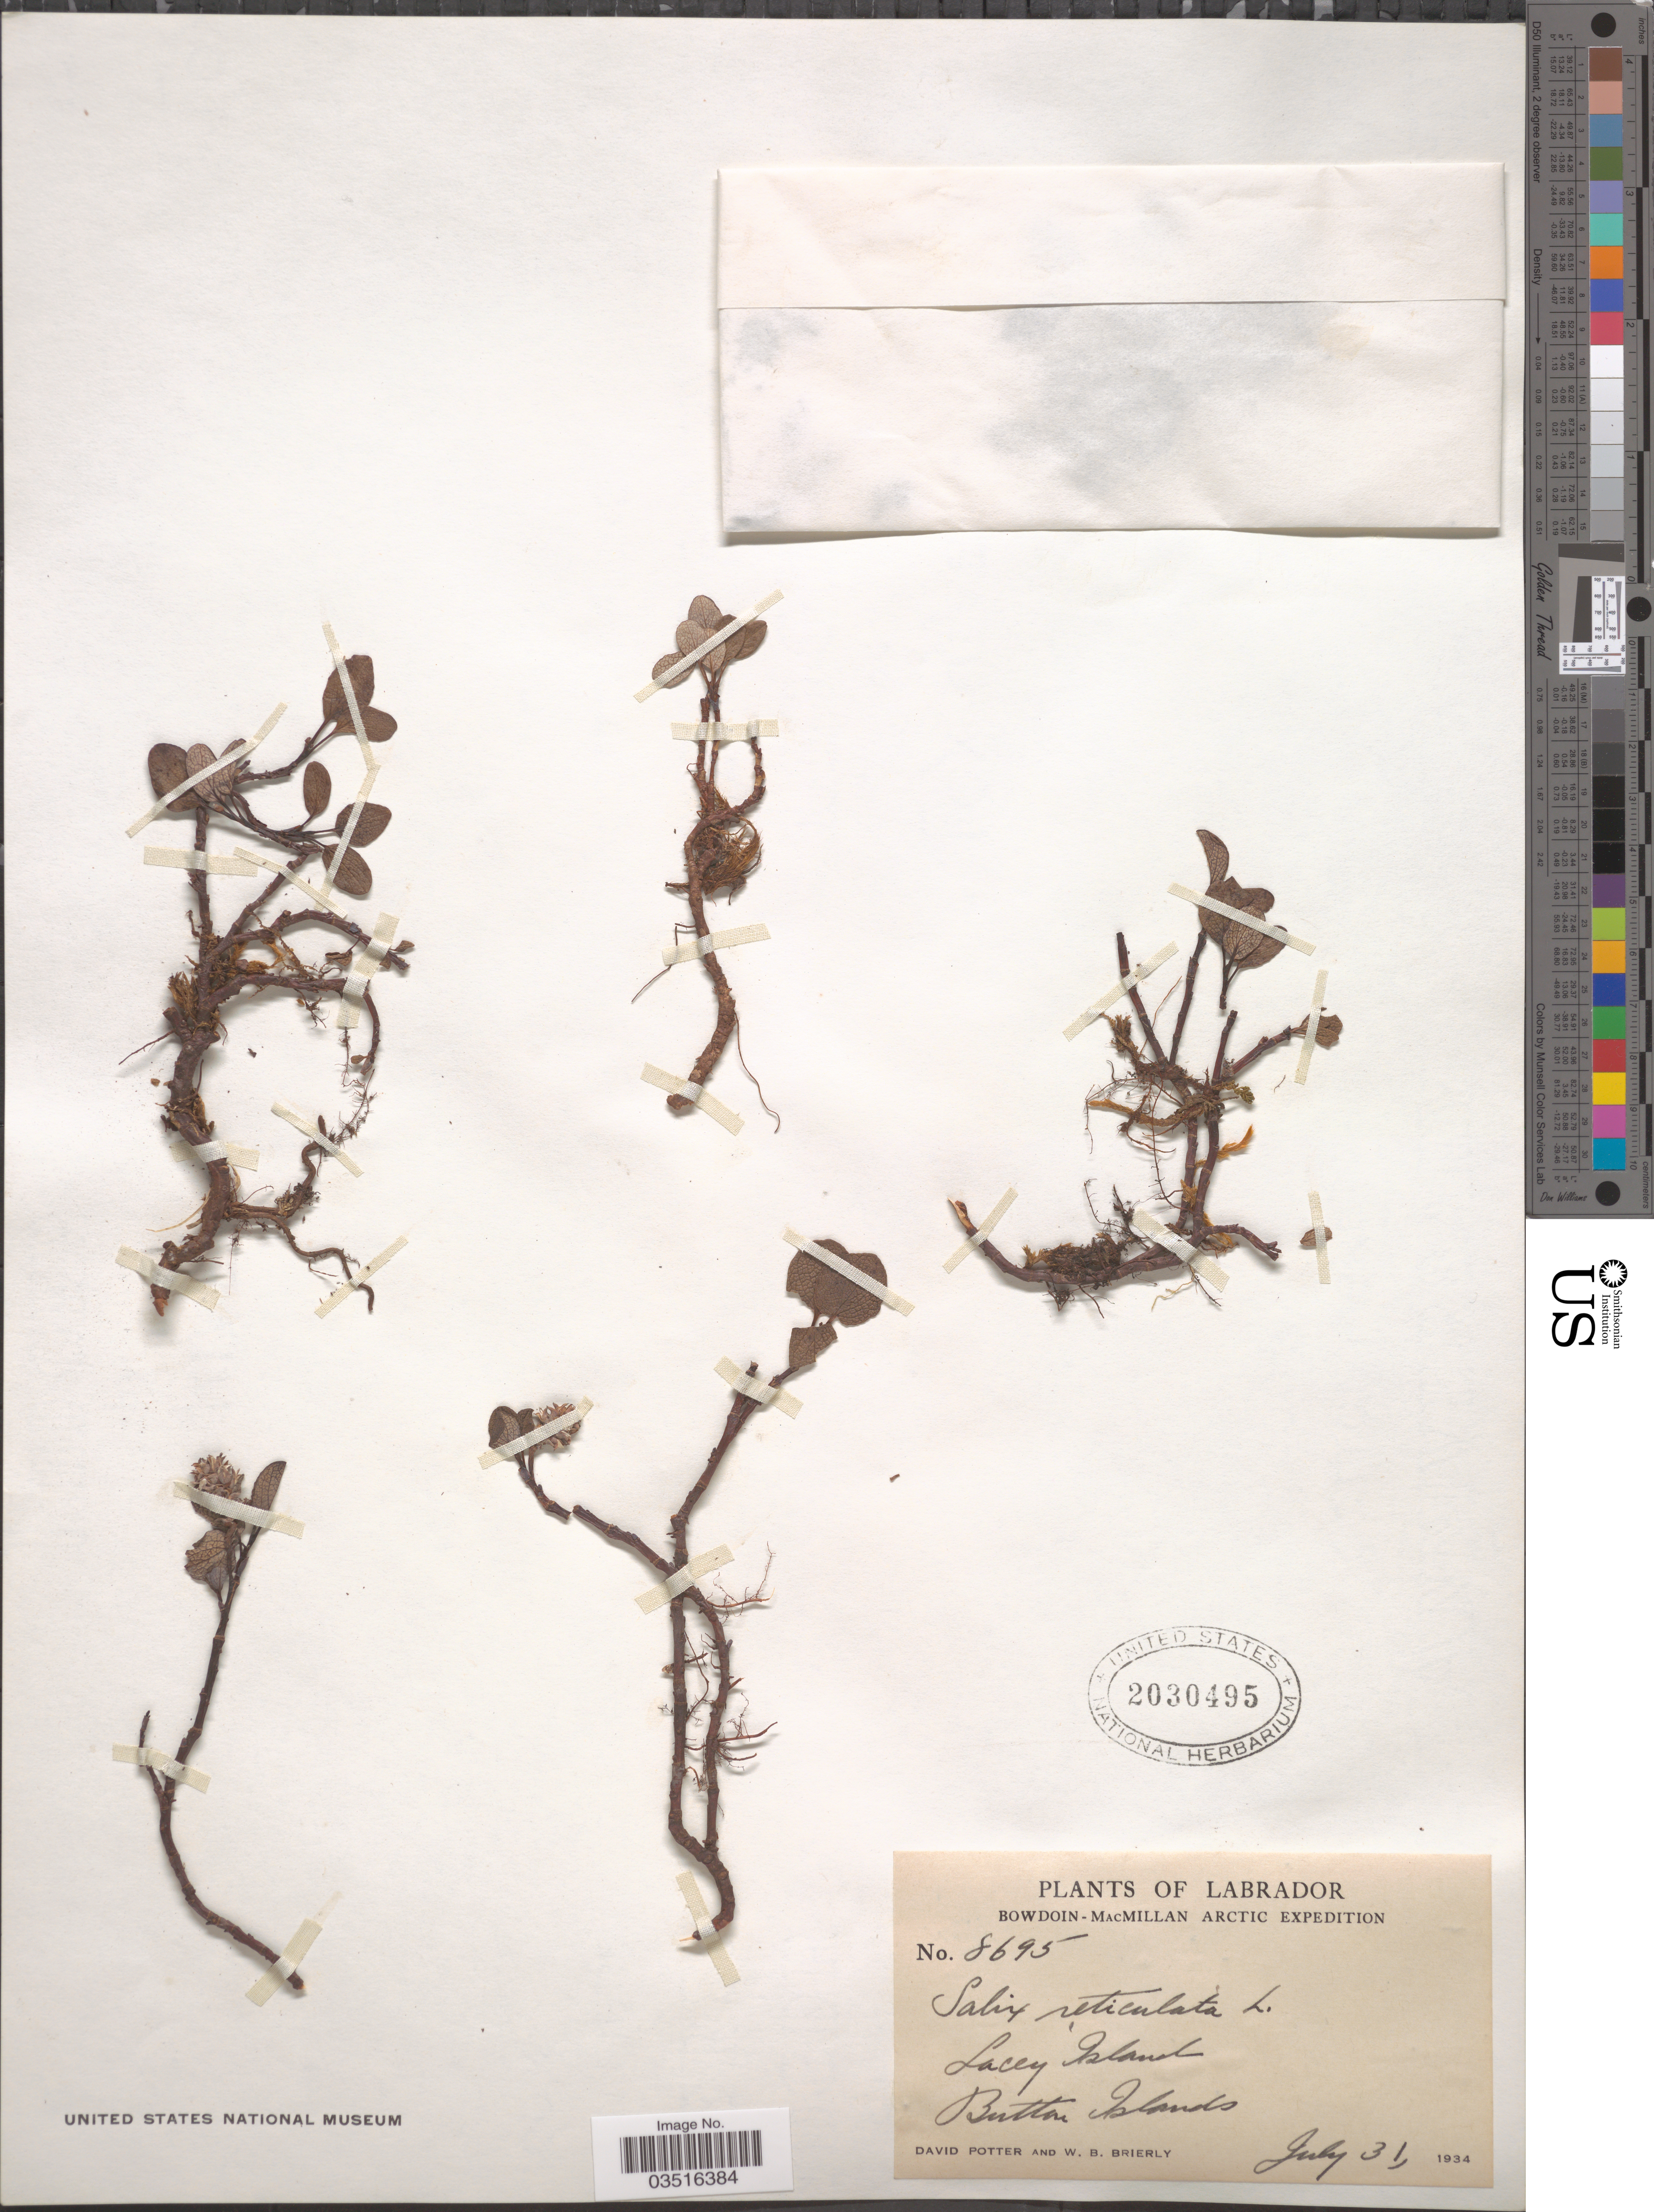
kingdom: Plantae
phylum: Tracheophyta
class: Magnoliopsida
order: Malpighiales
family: Salicaceae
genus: Salix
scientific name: Salix reticulata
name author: L.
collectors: D. Potter & W. Brierly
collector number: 8695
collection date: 1934-07-31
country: Canada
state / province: Newfoundland and Labrador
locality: Labrador. Bowdoin-MacMillan Arctic. Lacey Island. Button Islands.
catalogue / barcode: US 2030495